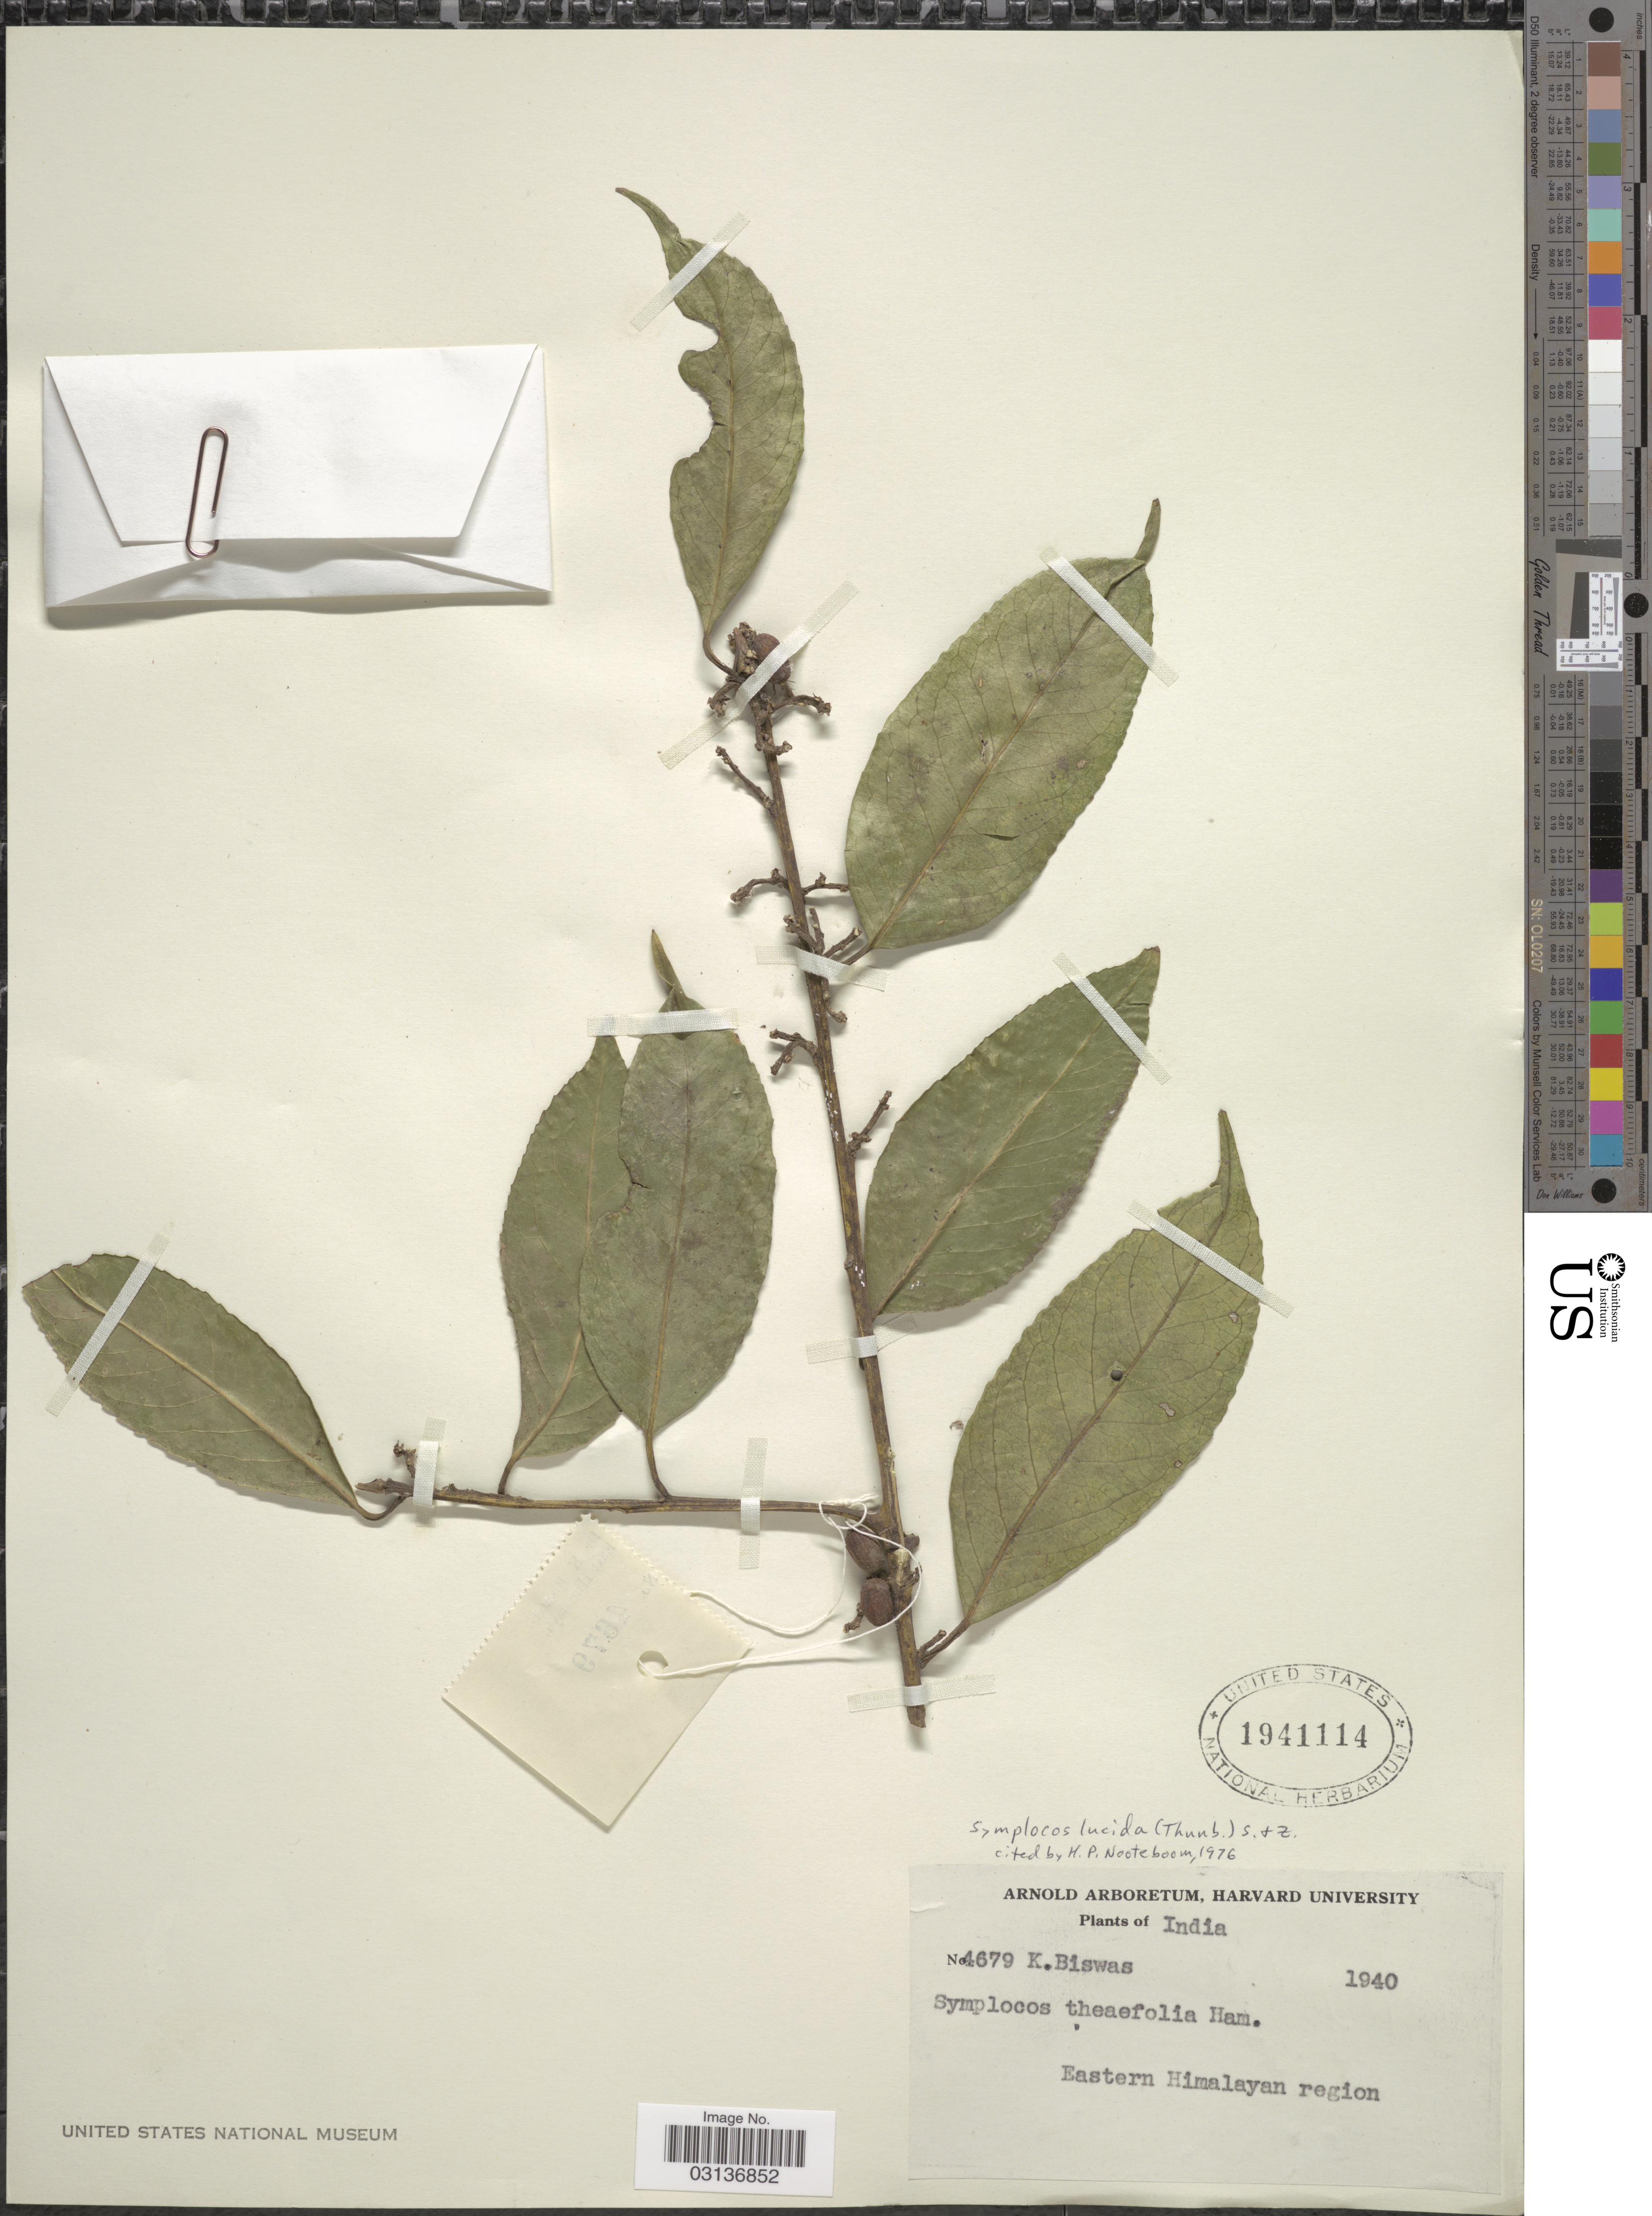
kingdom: Plantae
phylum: Tracheophyta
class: Magnoliopsida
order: Ericales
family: Symplocaceae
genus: Symplocos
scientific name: Symplocos lucida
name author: (Thurb.) Siebold & Zucc.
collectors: K. Biswas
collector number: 4679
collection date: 1940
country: India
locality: Eastern Himalaya region.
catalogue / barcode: US 1941114